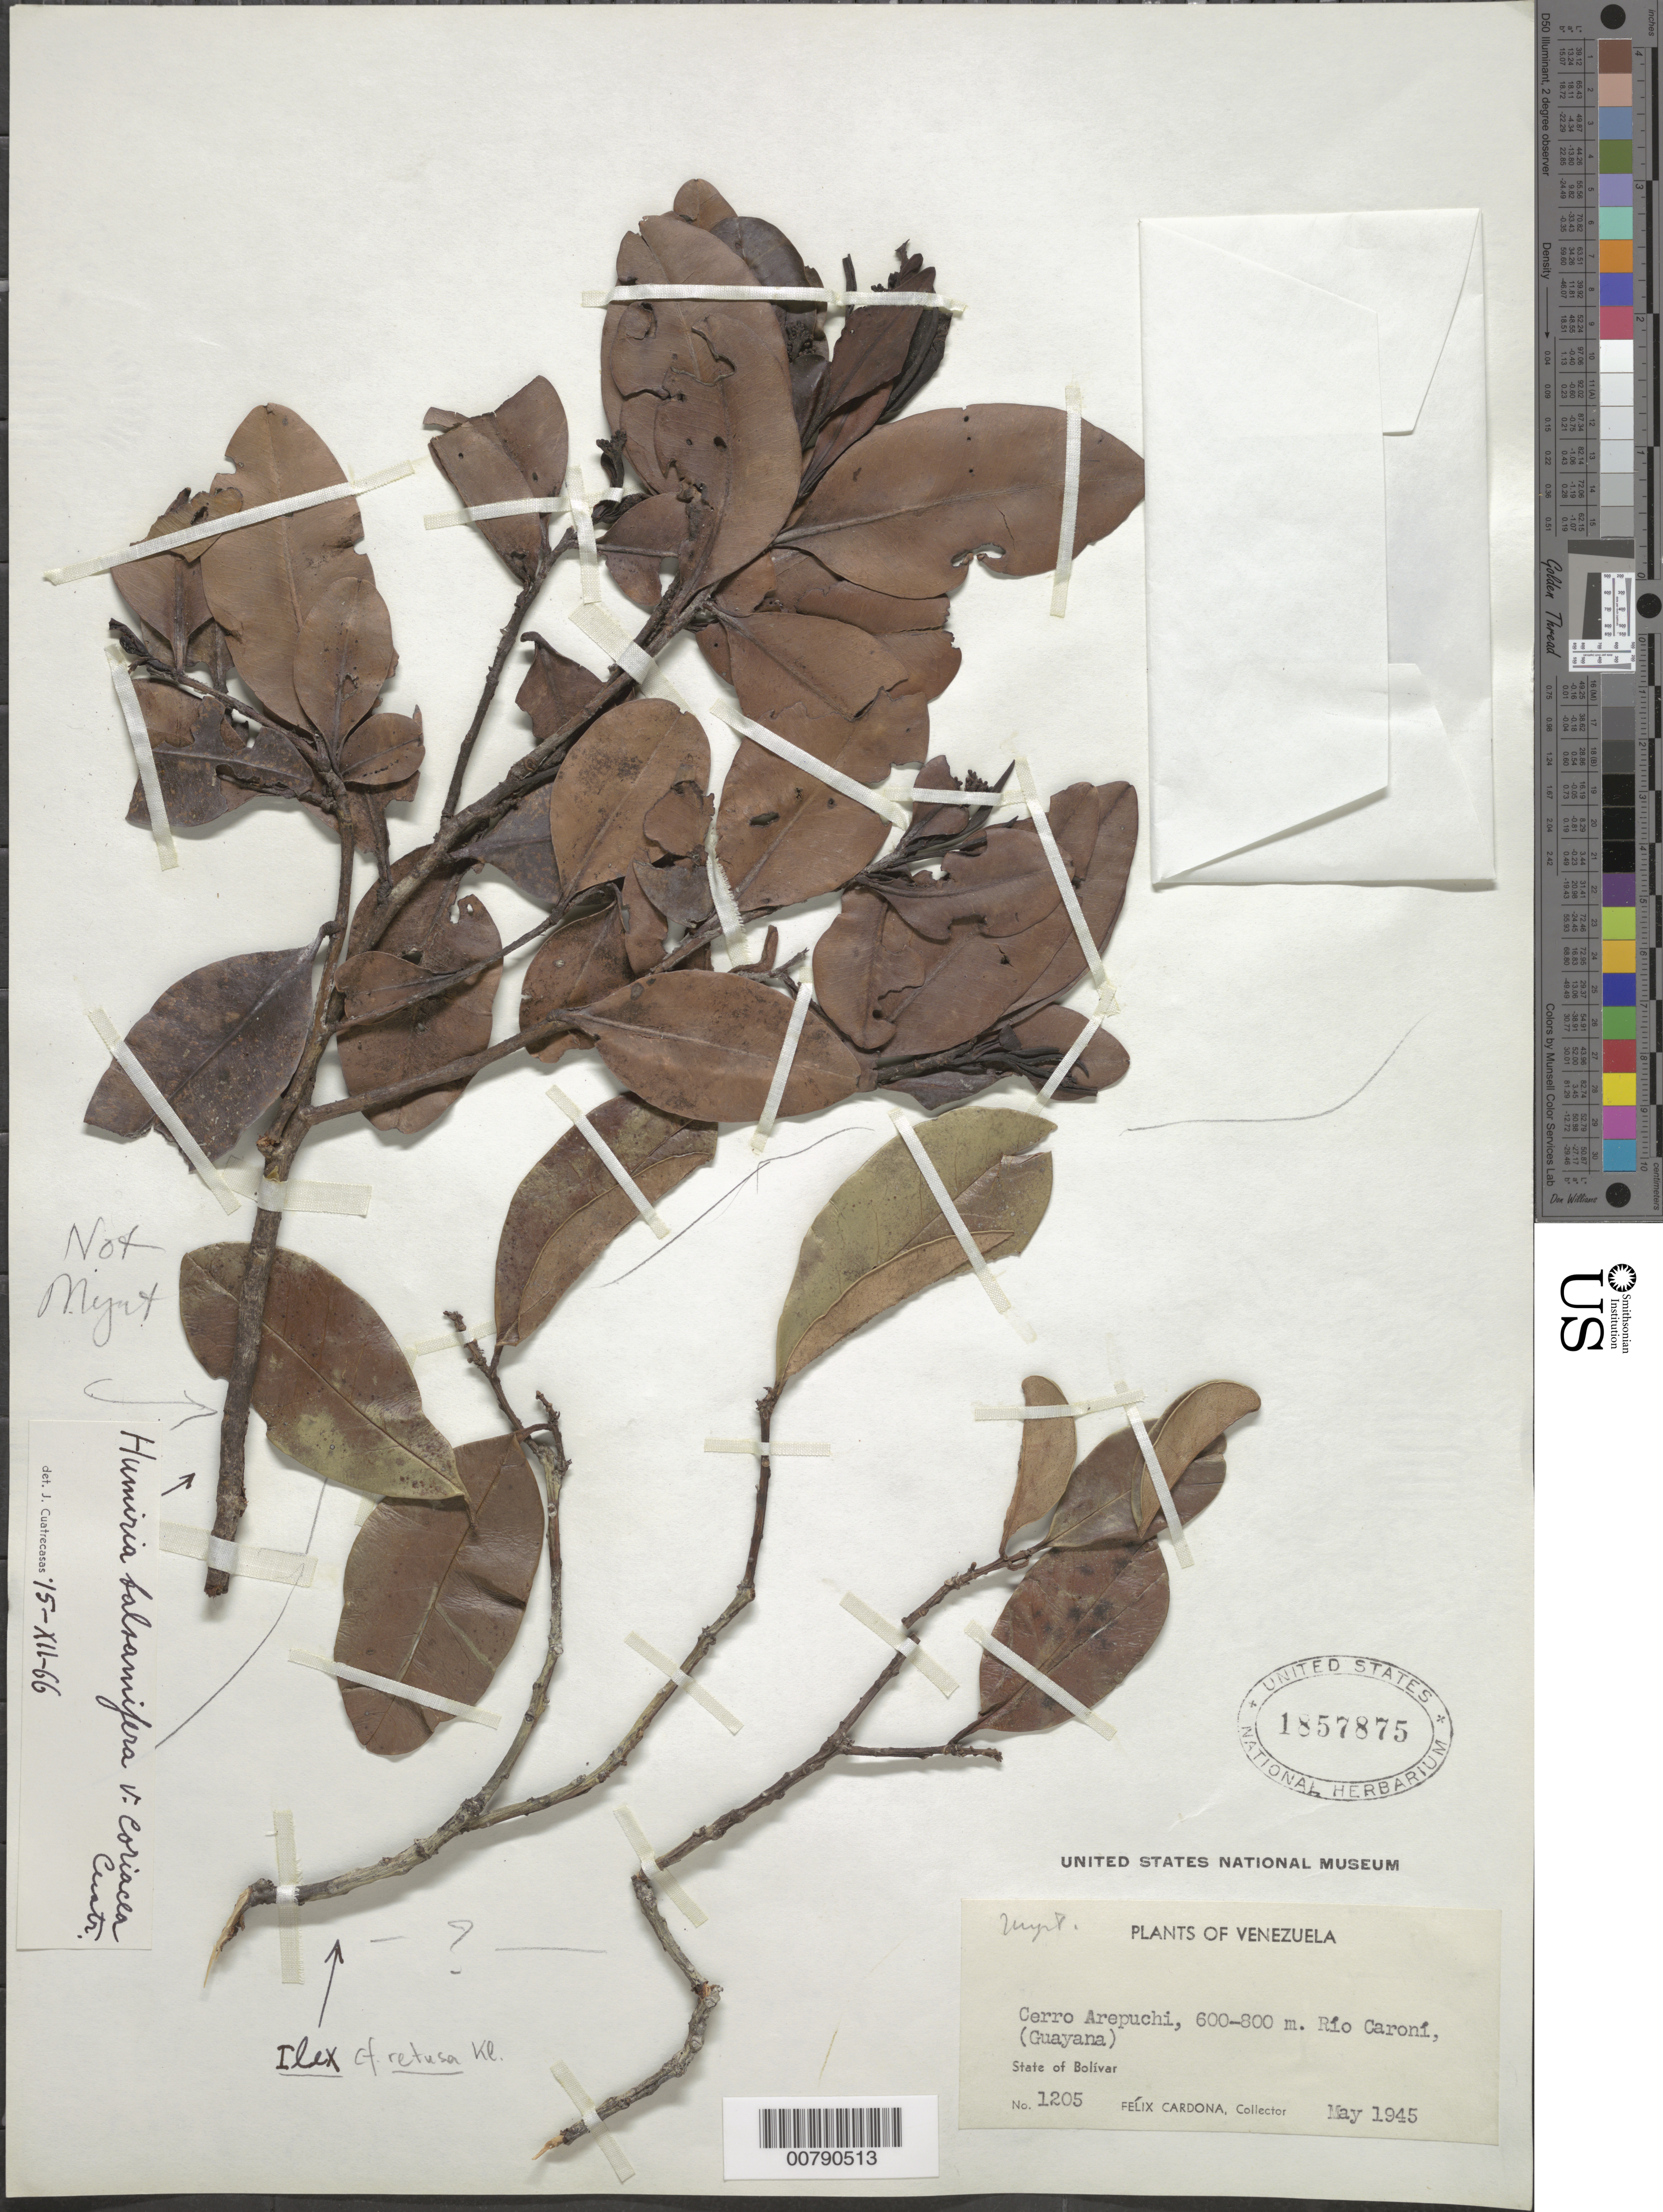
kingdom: Plantae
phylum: Tracheophyta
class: Magnoliopsida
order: Malpighiales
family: Humiriaceae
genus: Humiria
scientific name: Humiria balsamifera var. coriacea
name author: Cuatrec.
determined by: Cuatrecasas, J.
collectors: F. Cardona Puig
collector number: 1205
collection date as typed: May-45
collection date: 1945-05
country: Venezuela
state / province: Bolívar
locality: Río Caroní, Cerro Arepuchi, near Jaebarú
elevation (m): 600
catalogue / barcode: US 1857875